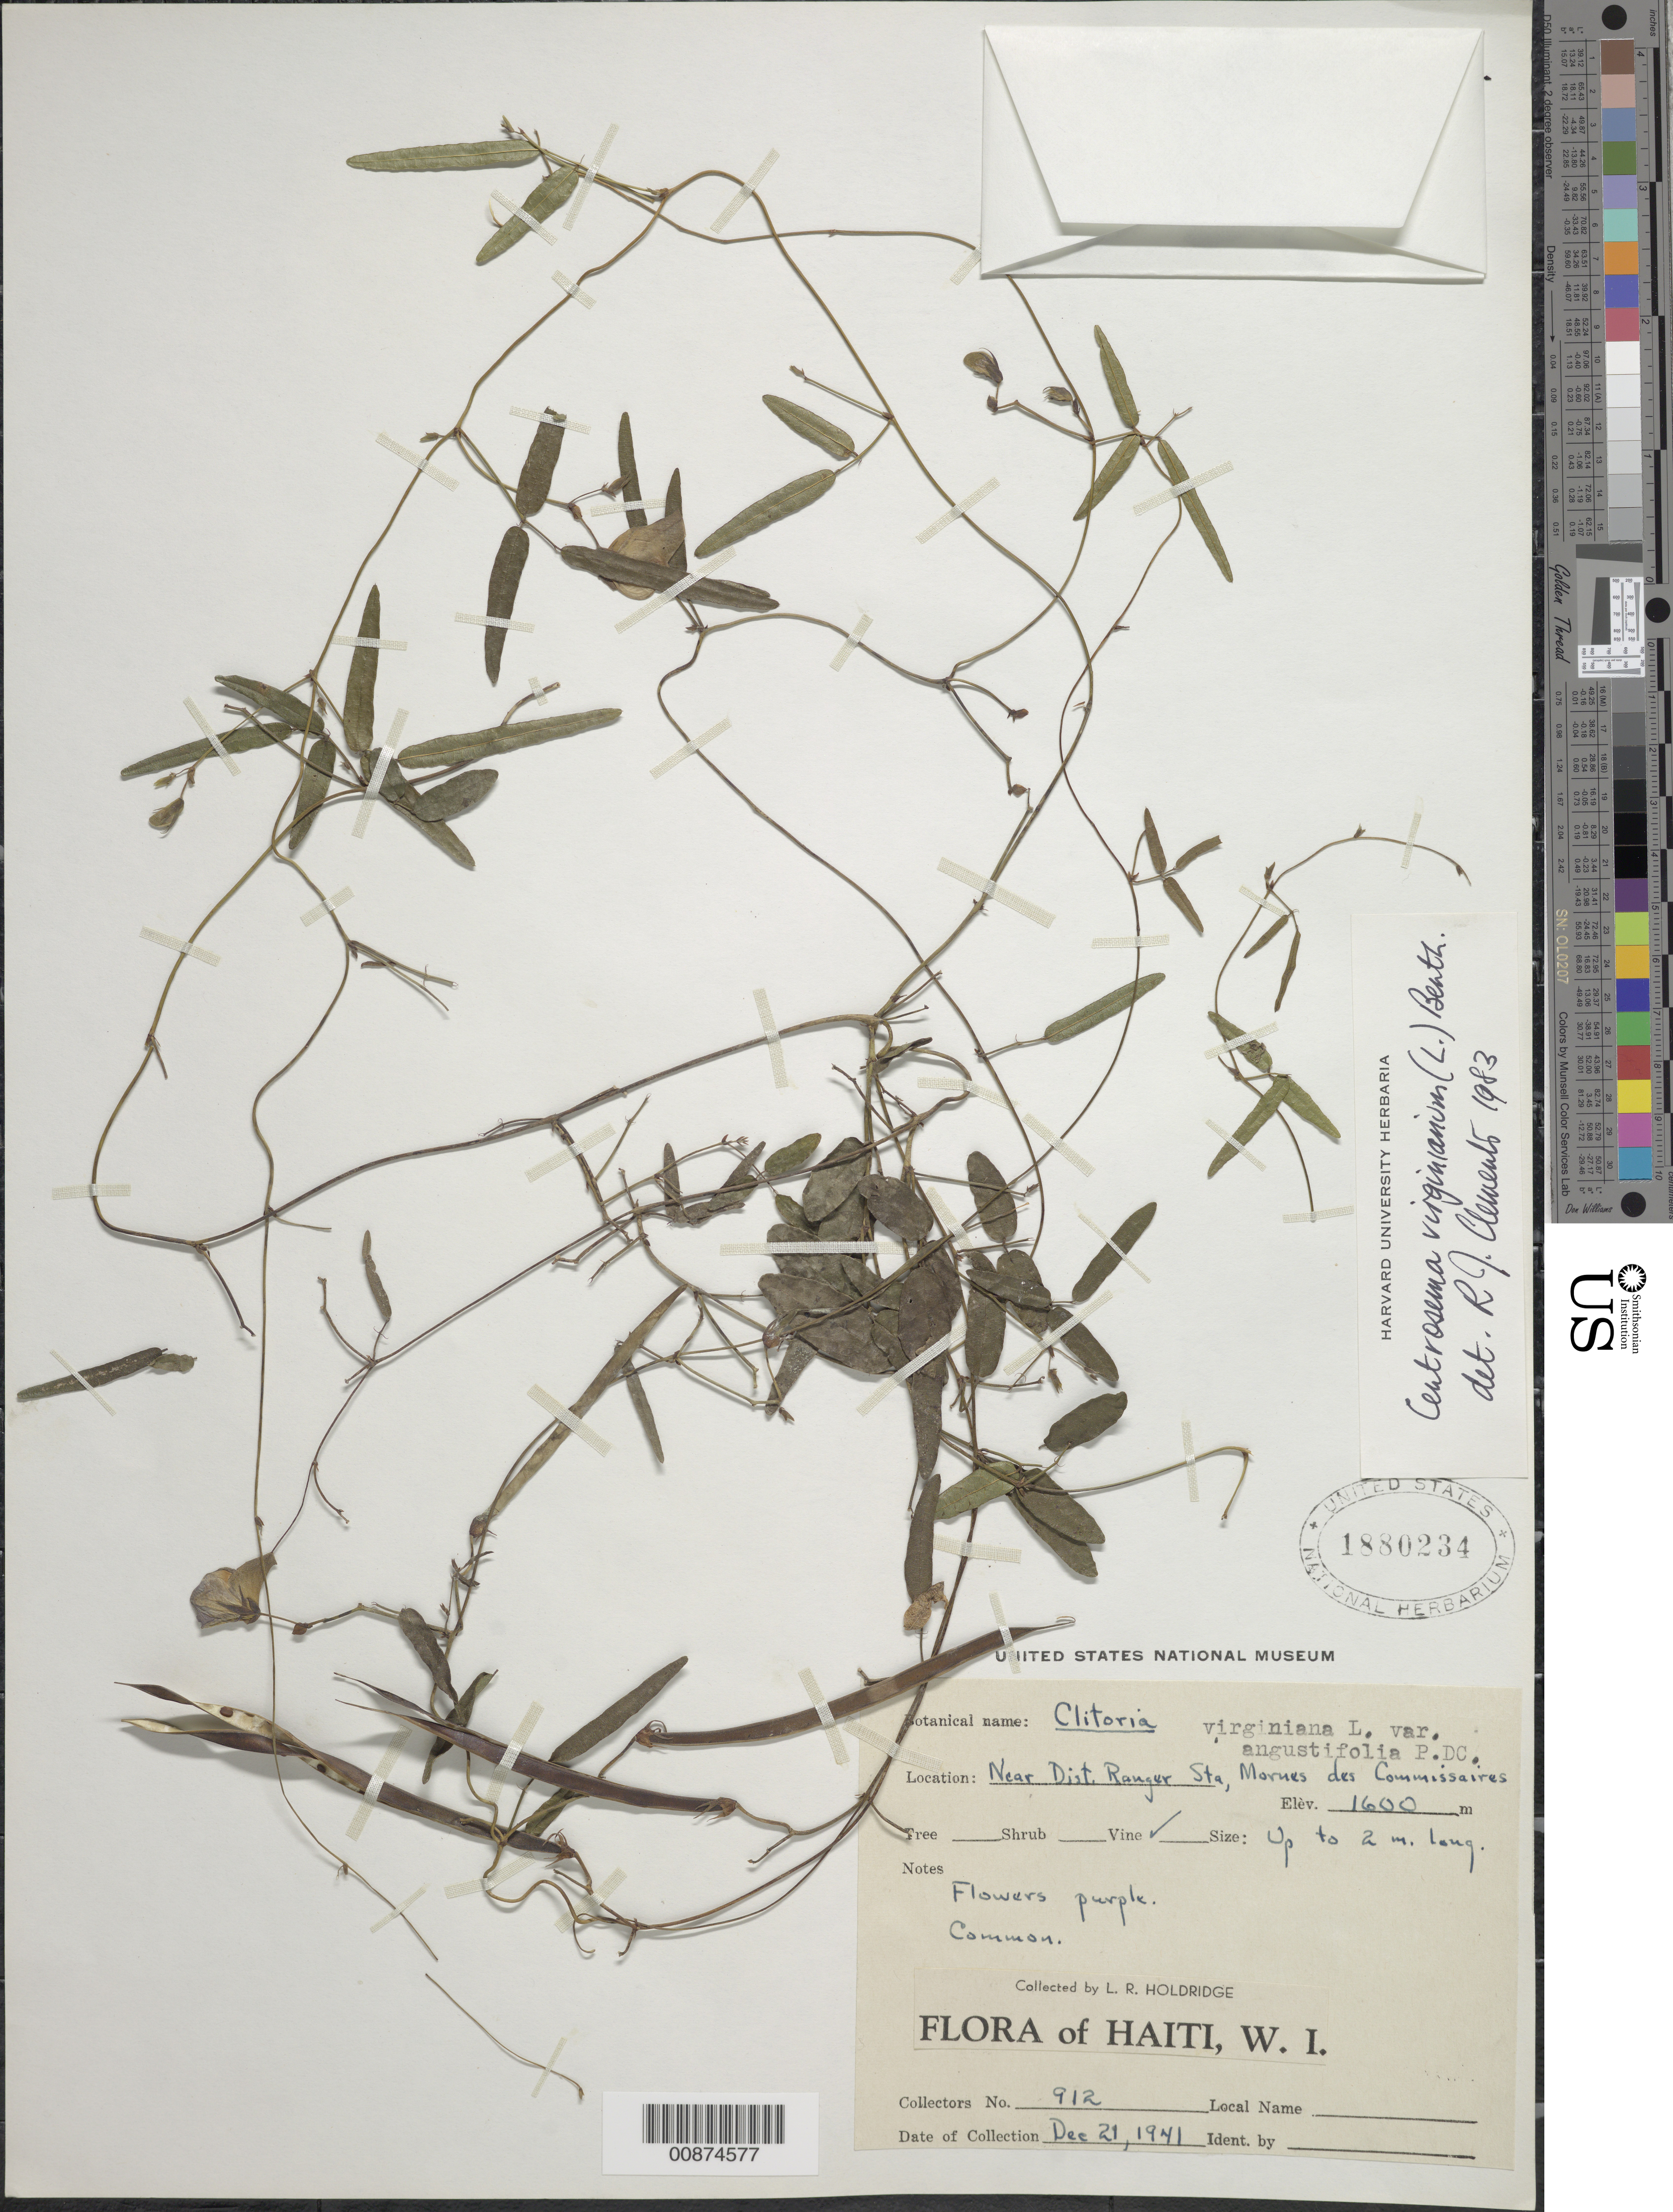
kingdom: Plantae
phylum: Tracheophyta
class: Magnoliopsida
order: Fabales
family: Fabaceae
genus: Centrosema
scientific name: Centrosema virginianum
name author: (L.) Benth.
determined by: Clements, R. J.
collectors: L. Holdridge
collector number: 912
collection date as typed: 21 Dec 1941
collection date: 1941-12-21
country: Haiti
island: Hispaniola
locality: Near Dist. Ranger Sta., Mornes des Commissaires.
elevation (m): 1600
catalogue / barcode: US 1880234